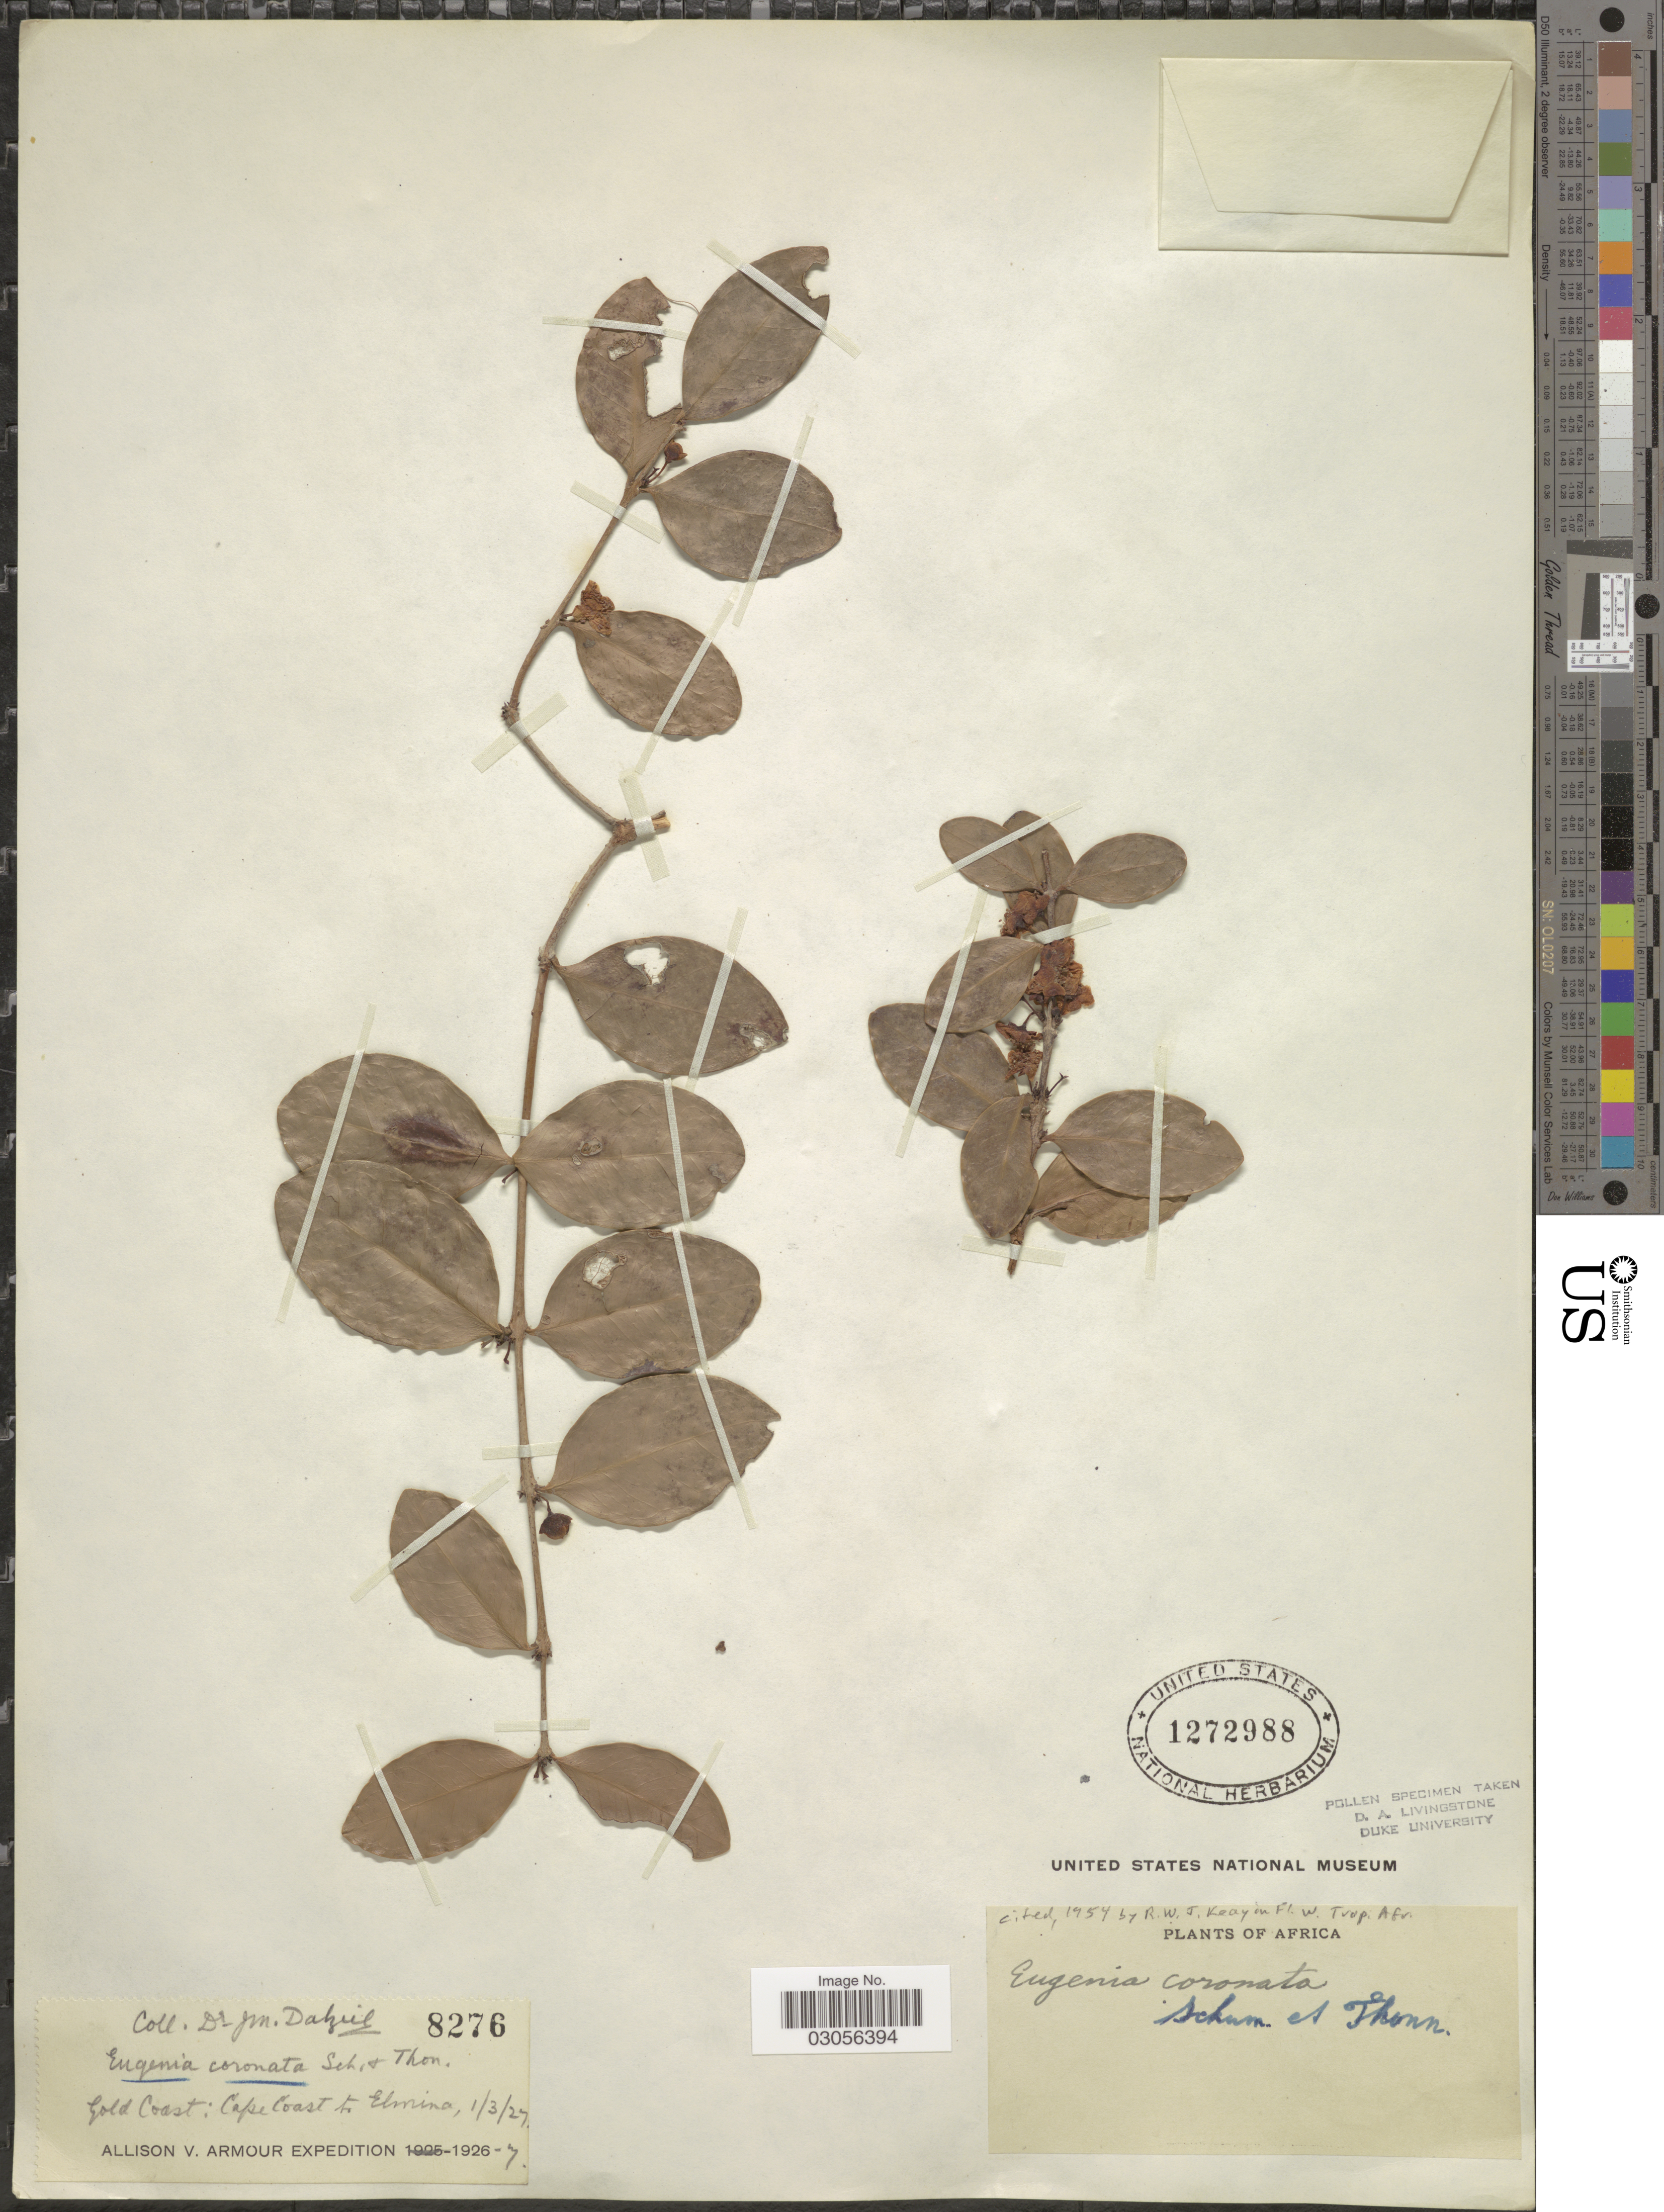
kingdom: Plantae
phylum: Tracheophyta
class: Magnoliopsida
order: Myrtales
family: Myrtaceae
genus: Eugenia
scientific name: Eugenia coronata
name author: DC.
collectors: J. Dalziel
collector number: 8276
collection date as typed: Transcribed d/m/y: 1/3/27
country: Ghana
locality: Gold Coast: Cape Coast to Elmina.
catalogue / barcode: US 1272988